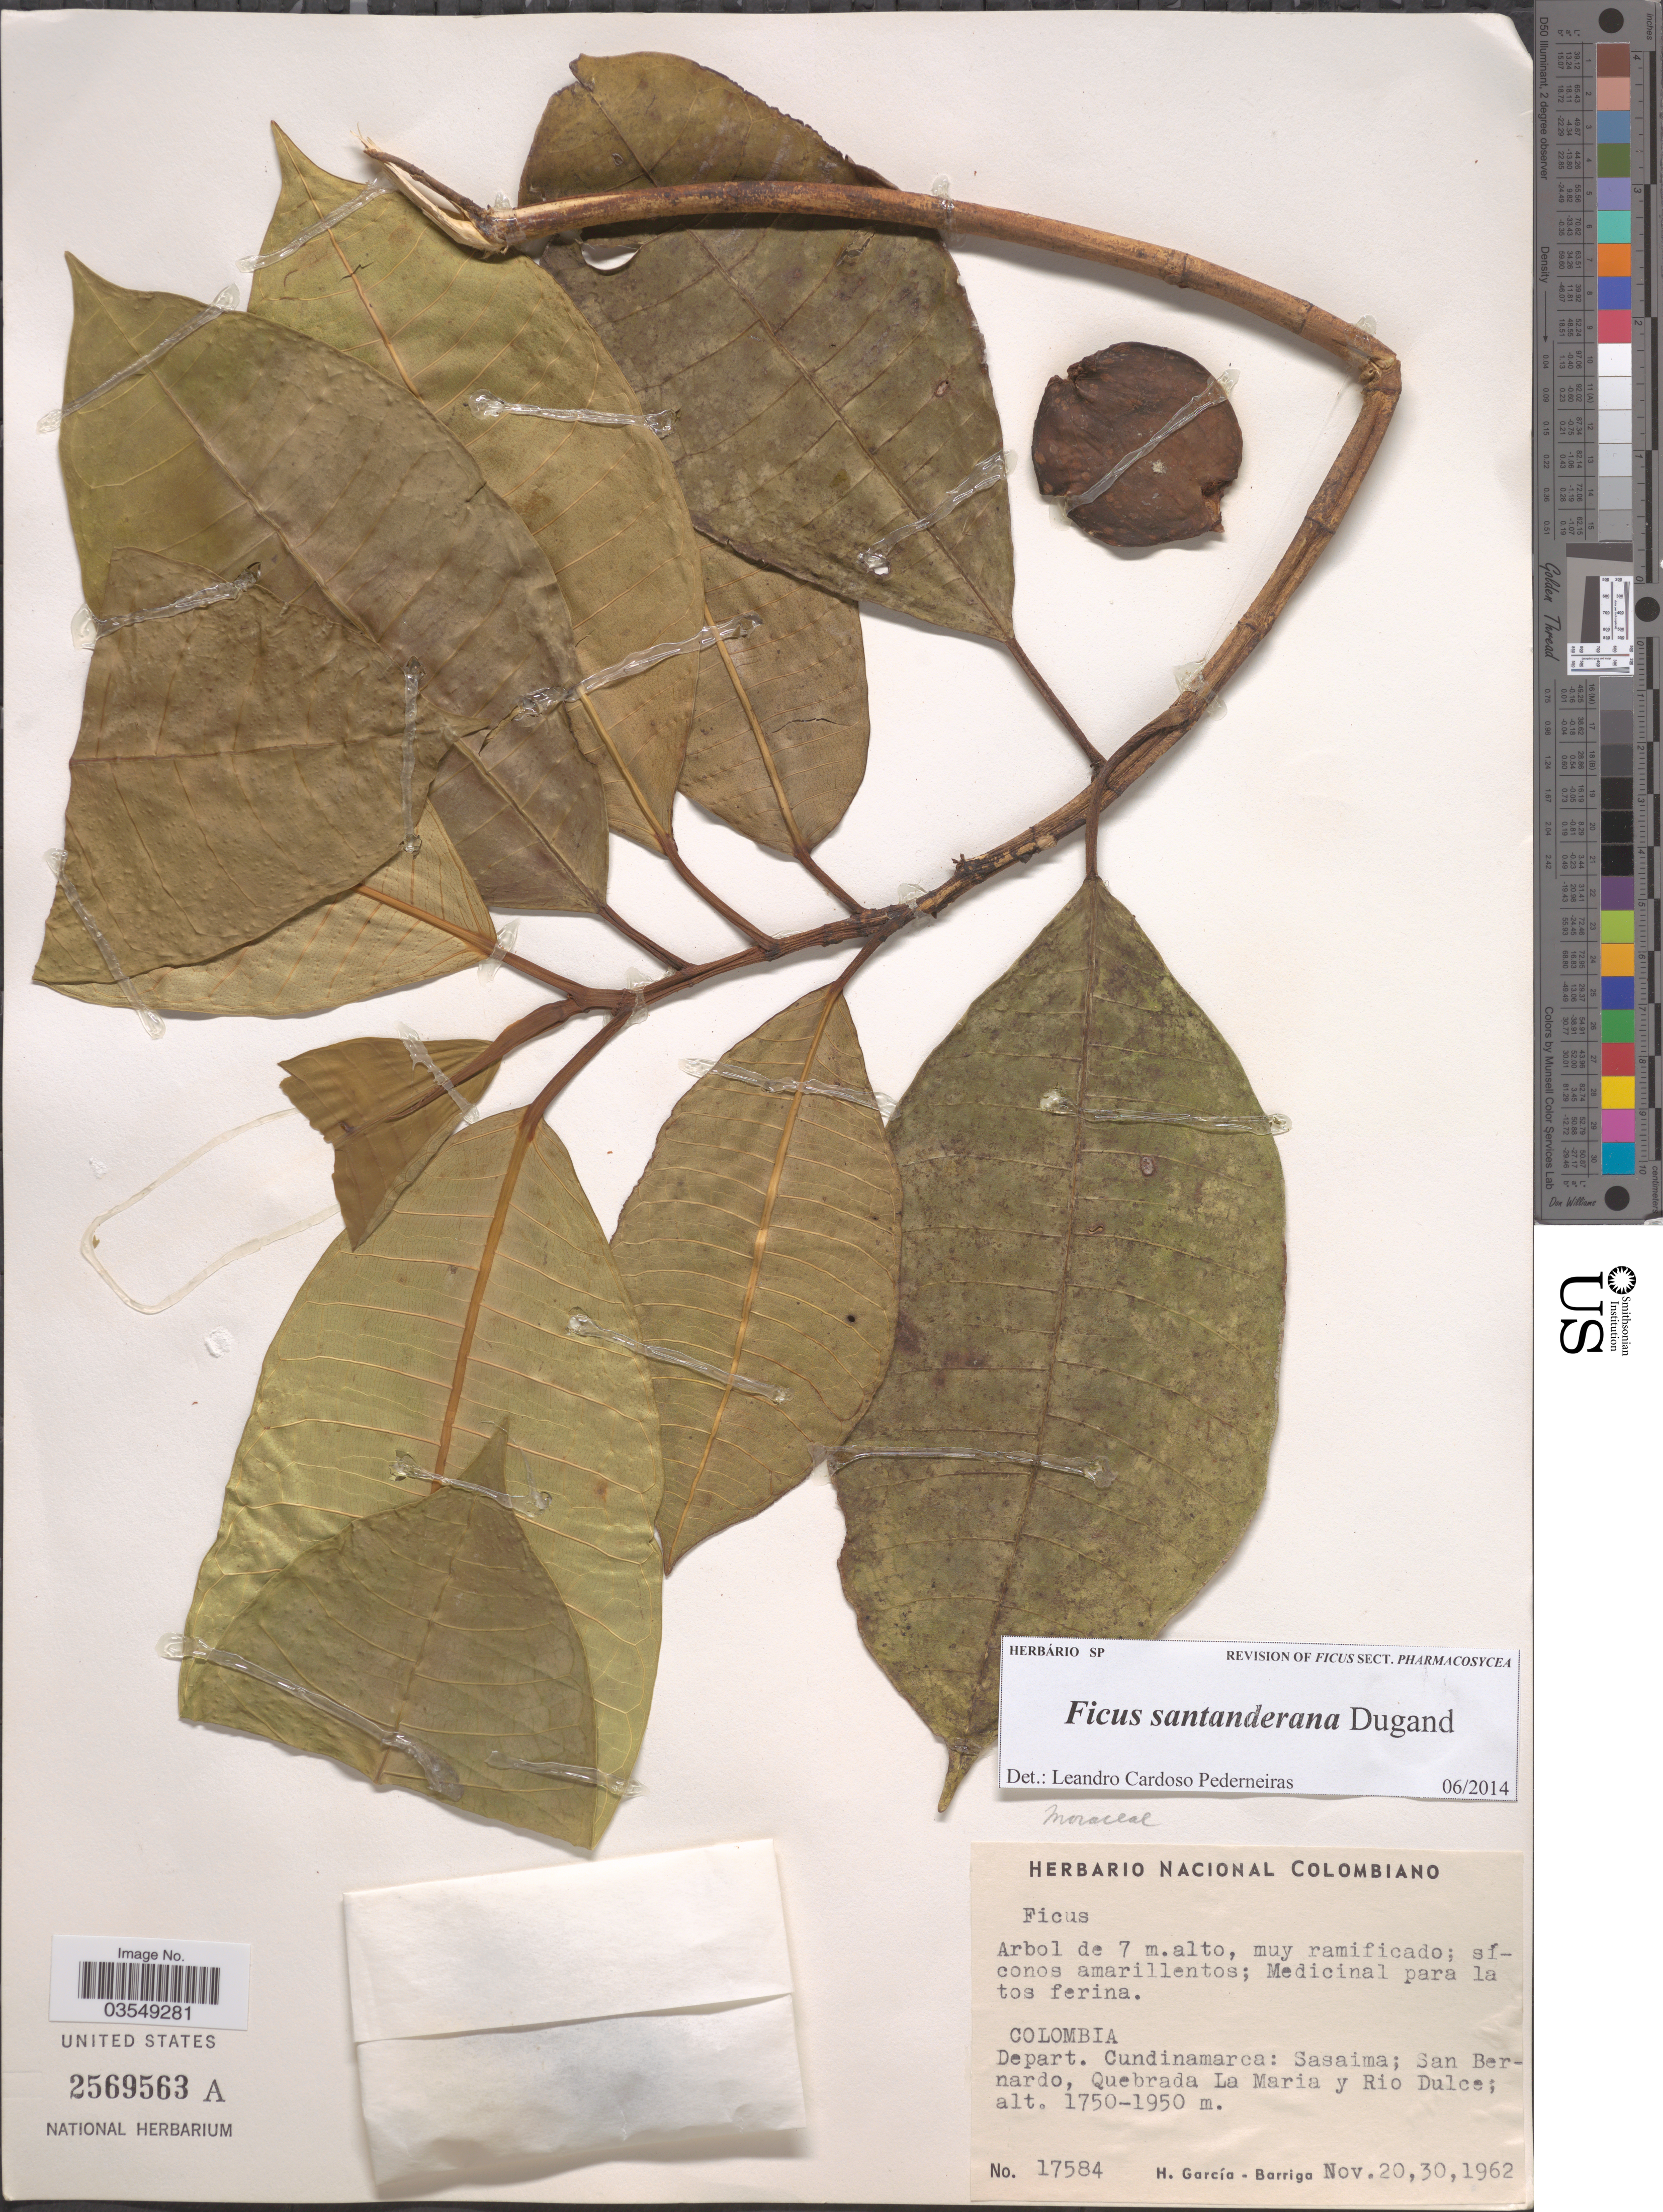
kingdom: Plantae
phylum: Tracheophyta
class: Magnoliopsida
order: Rosales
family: Moraceae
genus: Ficus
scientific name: Ficus santanderana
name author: Dugand G.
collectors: H. García Barriga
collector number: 17584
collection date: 1962-11-20/1962-11-30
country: Colombia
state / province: Cundinamarca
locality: Depart. Cundinamarca: Sasaima; San Bernardo, Quebrada La Maria y Rio Dulce.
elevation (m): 1750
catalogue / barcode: US 2569563A